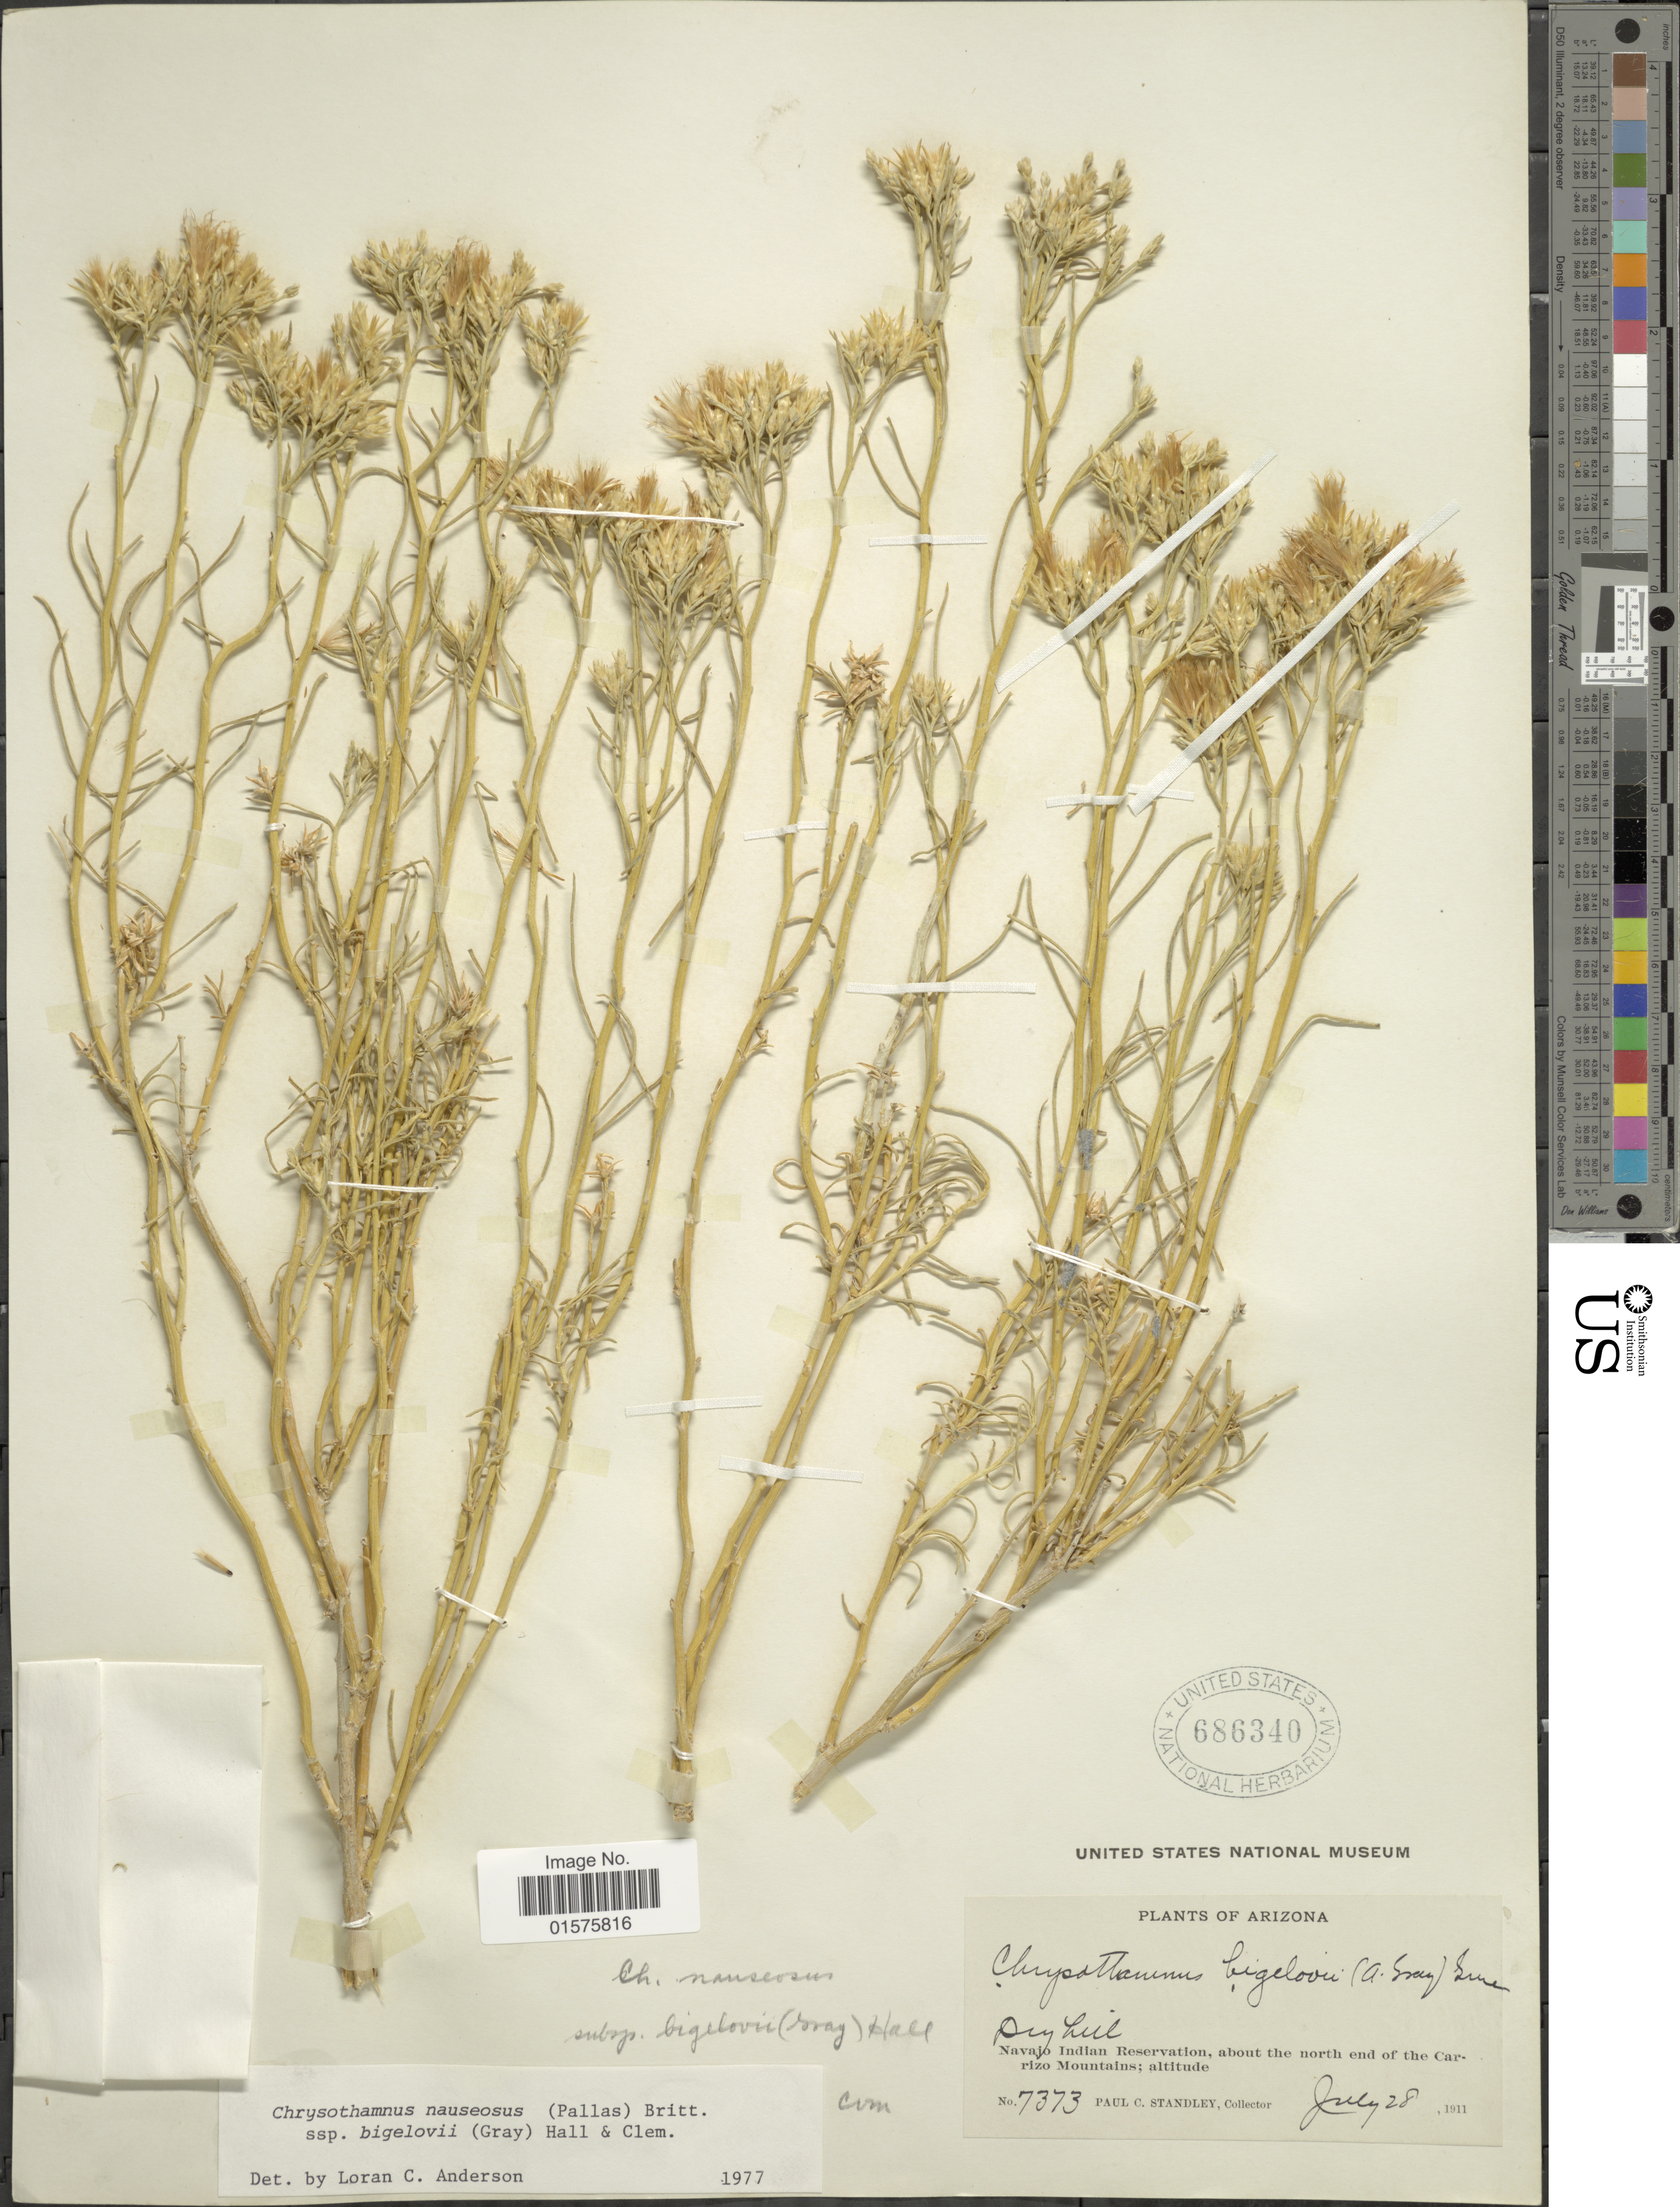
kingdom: Plantae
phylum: Tracheophyta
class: Magnoliopsida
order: Asterales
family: Asteraceae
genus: Ericameria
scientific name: Ericameria nauseosa var. bigelovii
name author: (A. Gray) G.L. Nesom & G.I. Baird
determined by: Urbatsch, Lowell E., Curator (LSU), Louisiana State University (UNITED STATES)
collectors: P. C. Standley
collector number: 7373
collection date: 1911-07-28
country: United States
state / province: Arizona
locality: Navajo Indian Reservation, about the north end of the Carizo Moountains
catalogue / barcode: US 686340